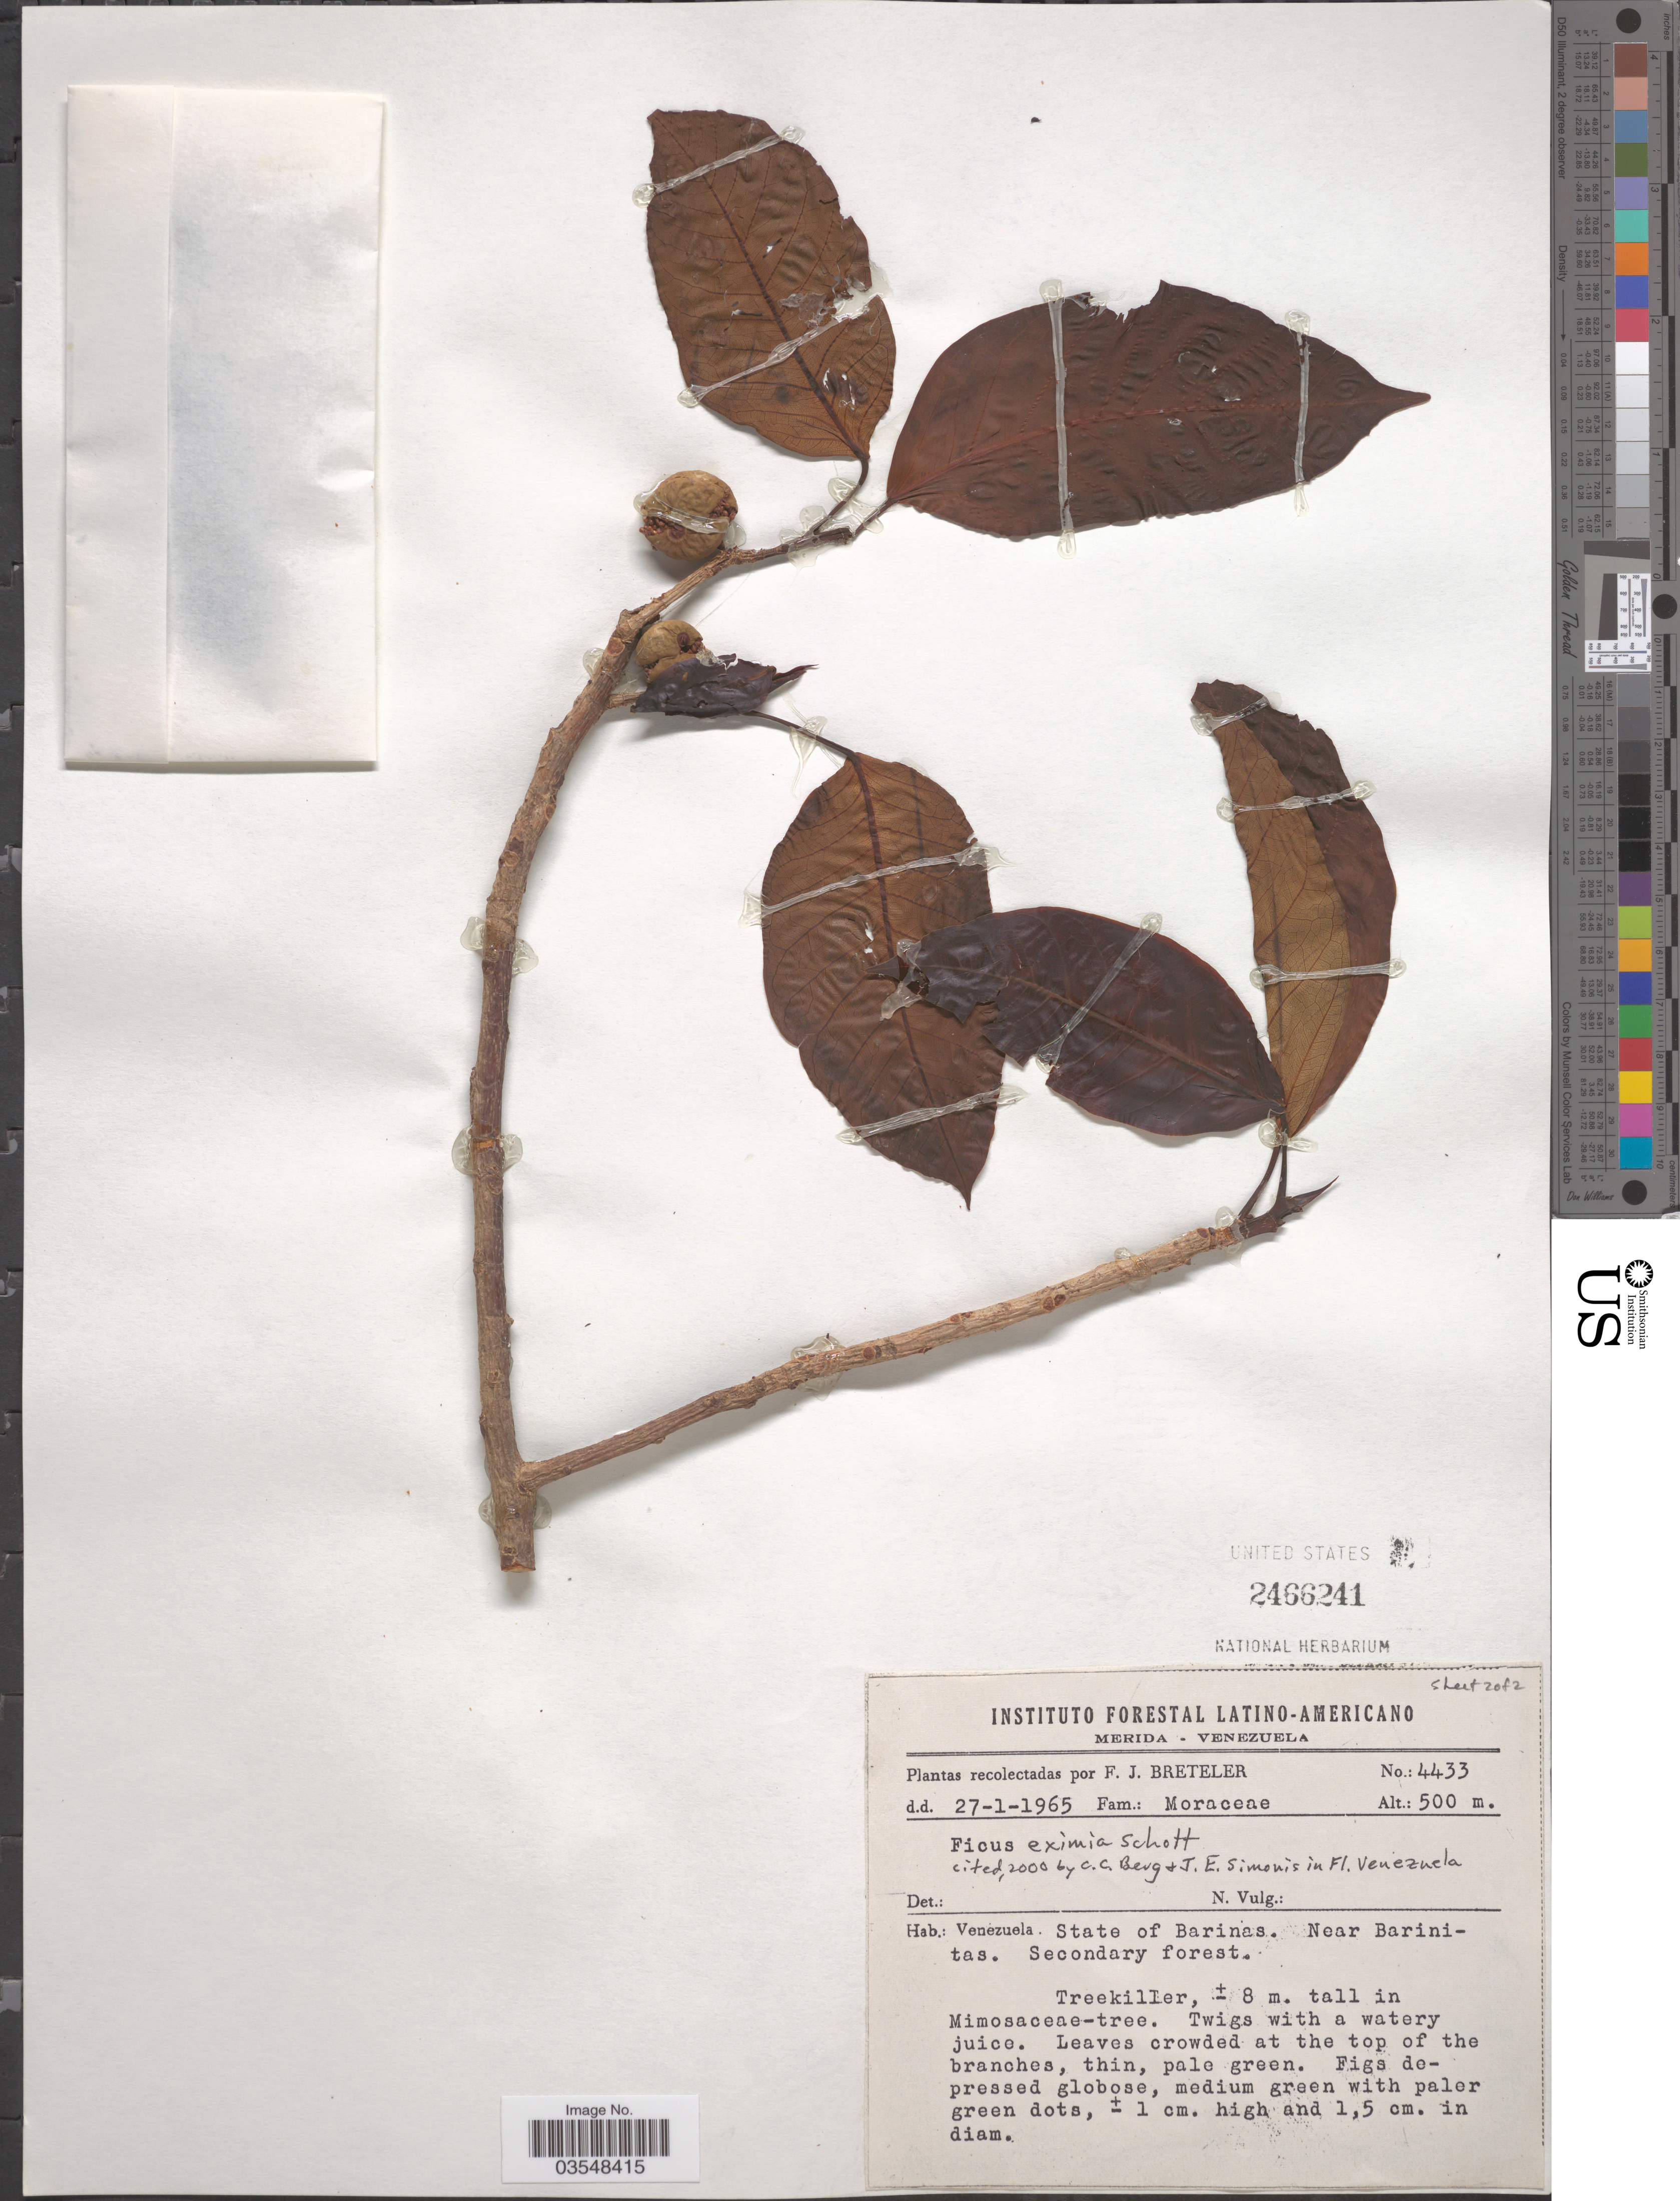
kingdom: Plantae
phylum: Tracheophyta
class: Magnoliopsida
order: Rosales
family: Moraceae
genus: Ficus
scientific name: Ficus eximia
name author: Schott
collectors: F. J. Breteler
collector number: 4433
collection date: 1965-01-27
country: Venezuela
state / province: Barinas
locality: State of Barinas. Near Barinitas.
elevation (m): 500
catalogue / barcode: US 2466241